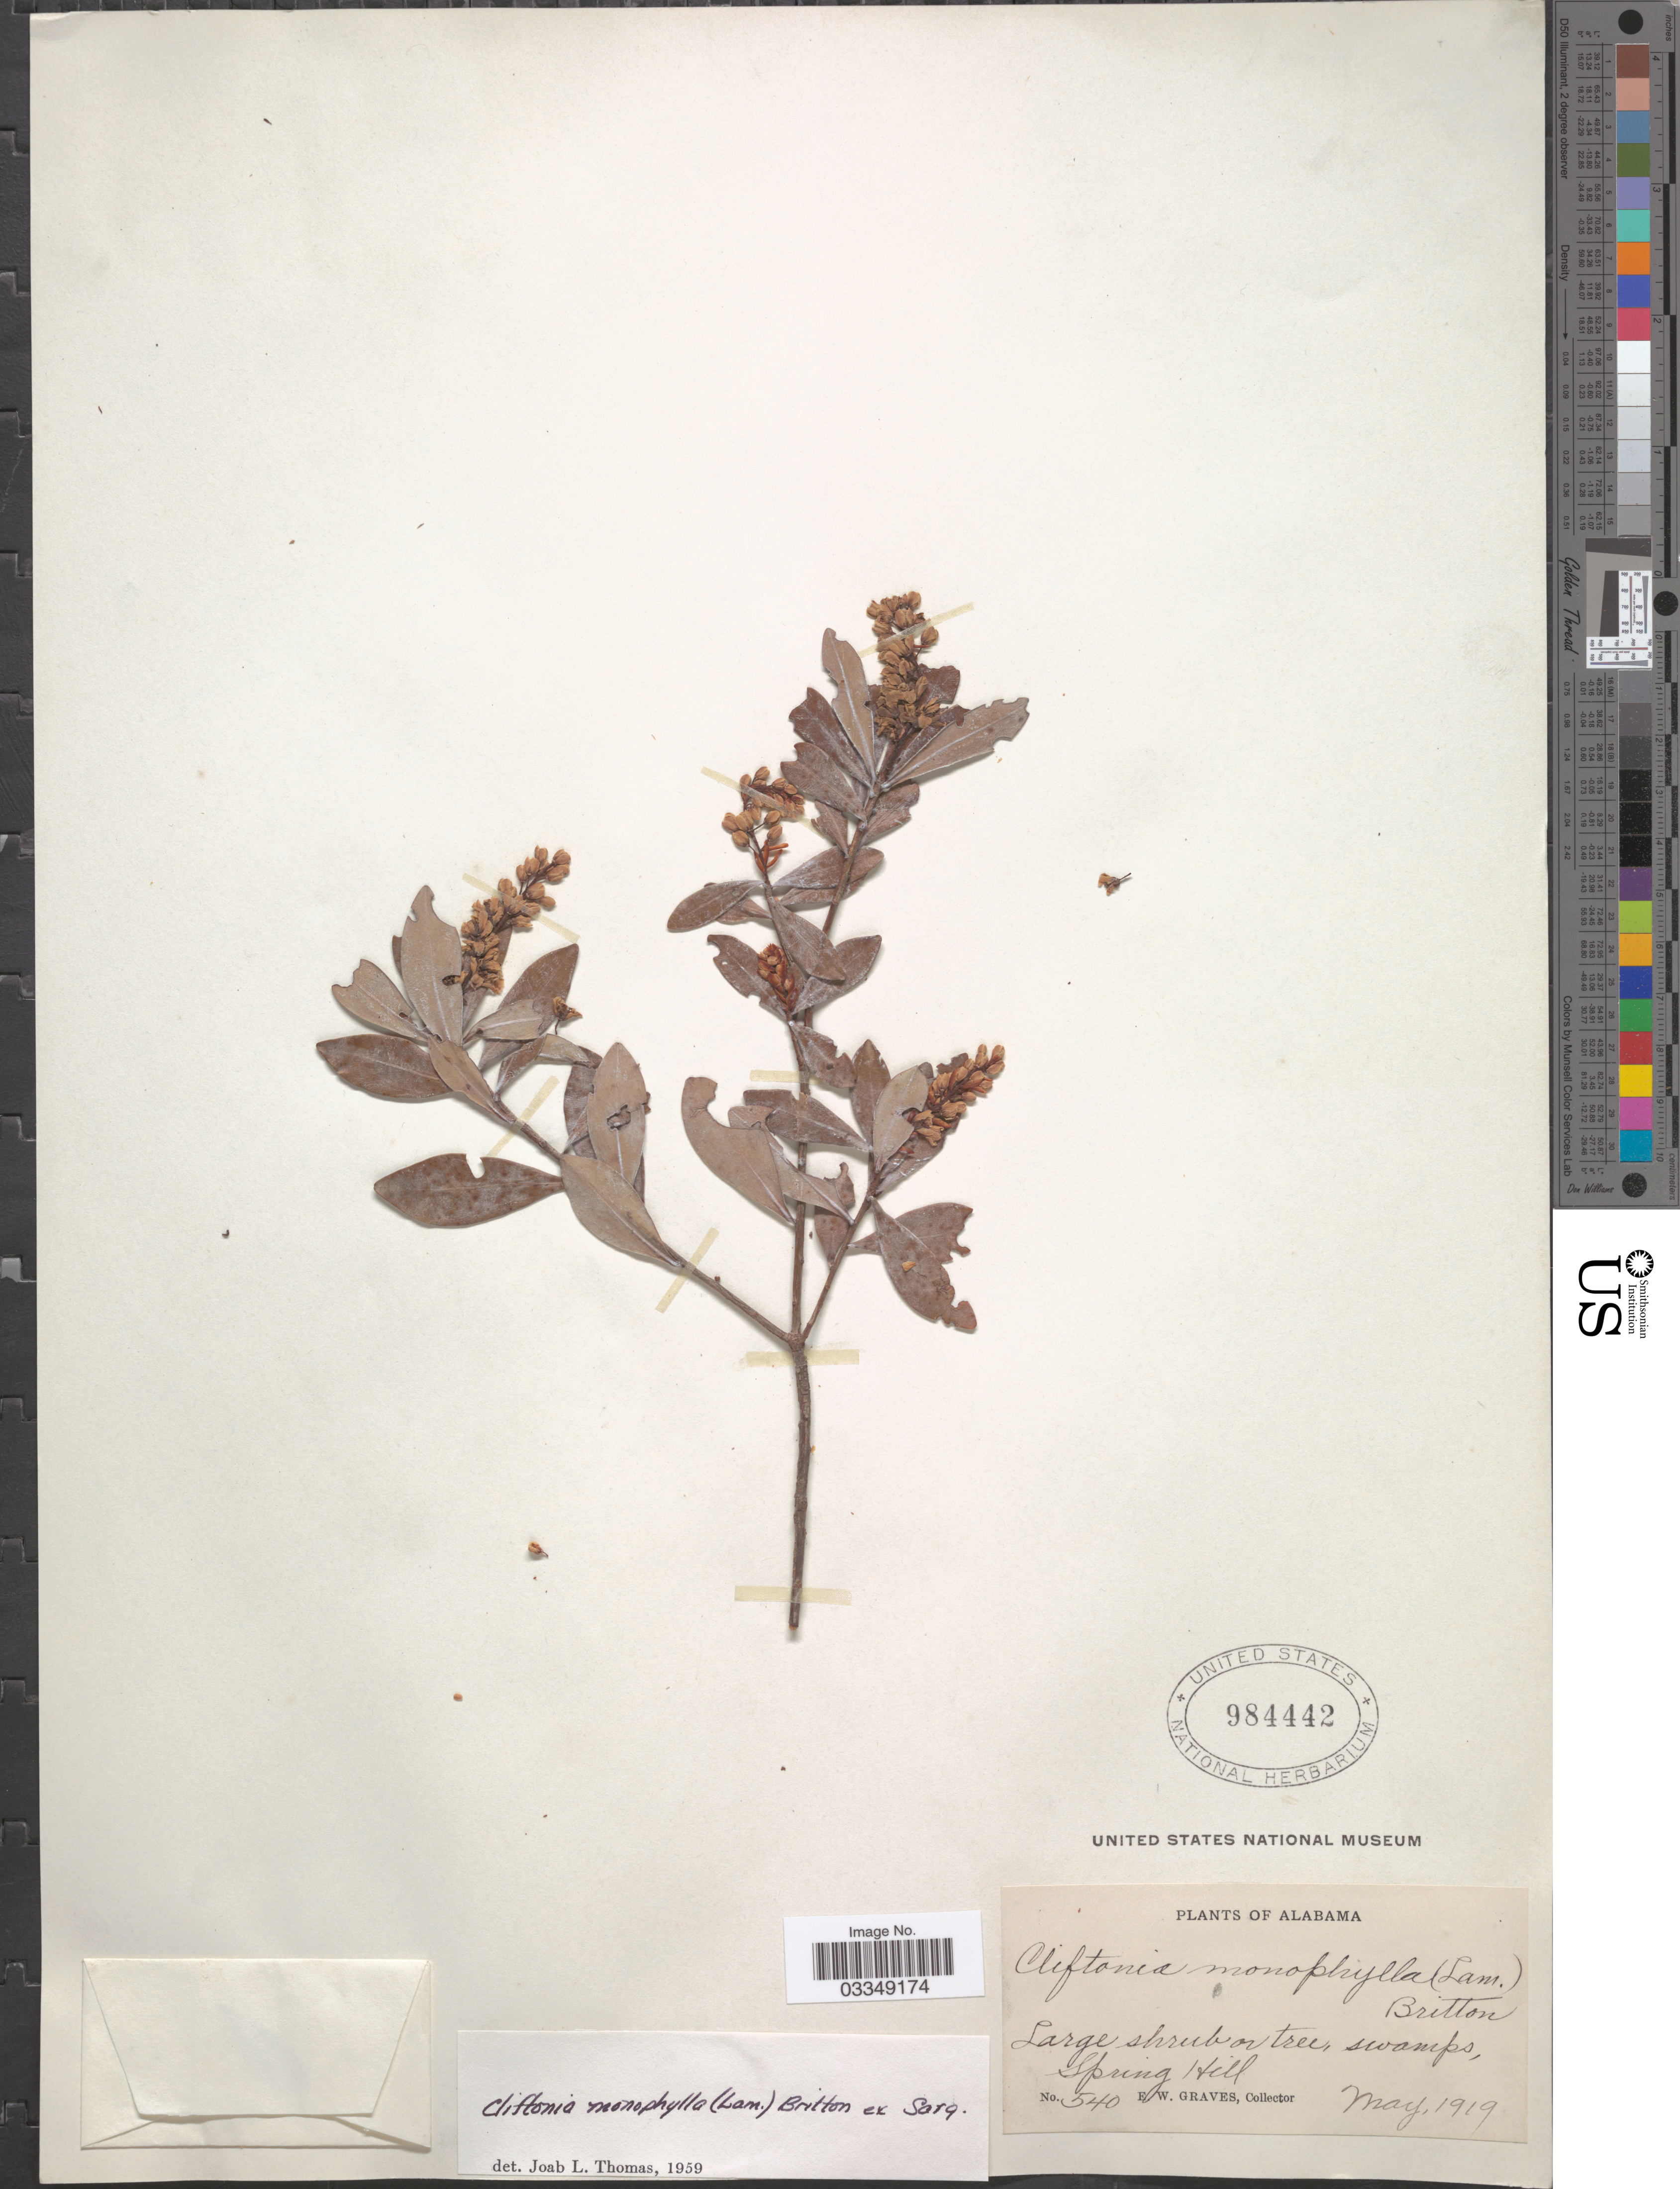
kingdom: Plantae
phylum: Tracheophyta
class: Magnoliopsida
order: Ericales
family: Cyrillaceae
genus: Cliftonia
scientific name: Cliftonia monophylla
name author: (Lam.) Britton ex Sarg.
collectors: E. Graves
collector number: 540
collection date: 1919-05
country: United States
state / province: Alabama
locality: Spring Hill.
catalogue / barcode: US 984442